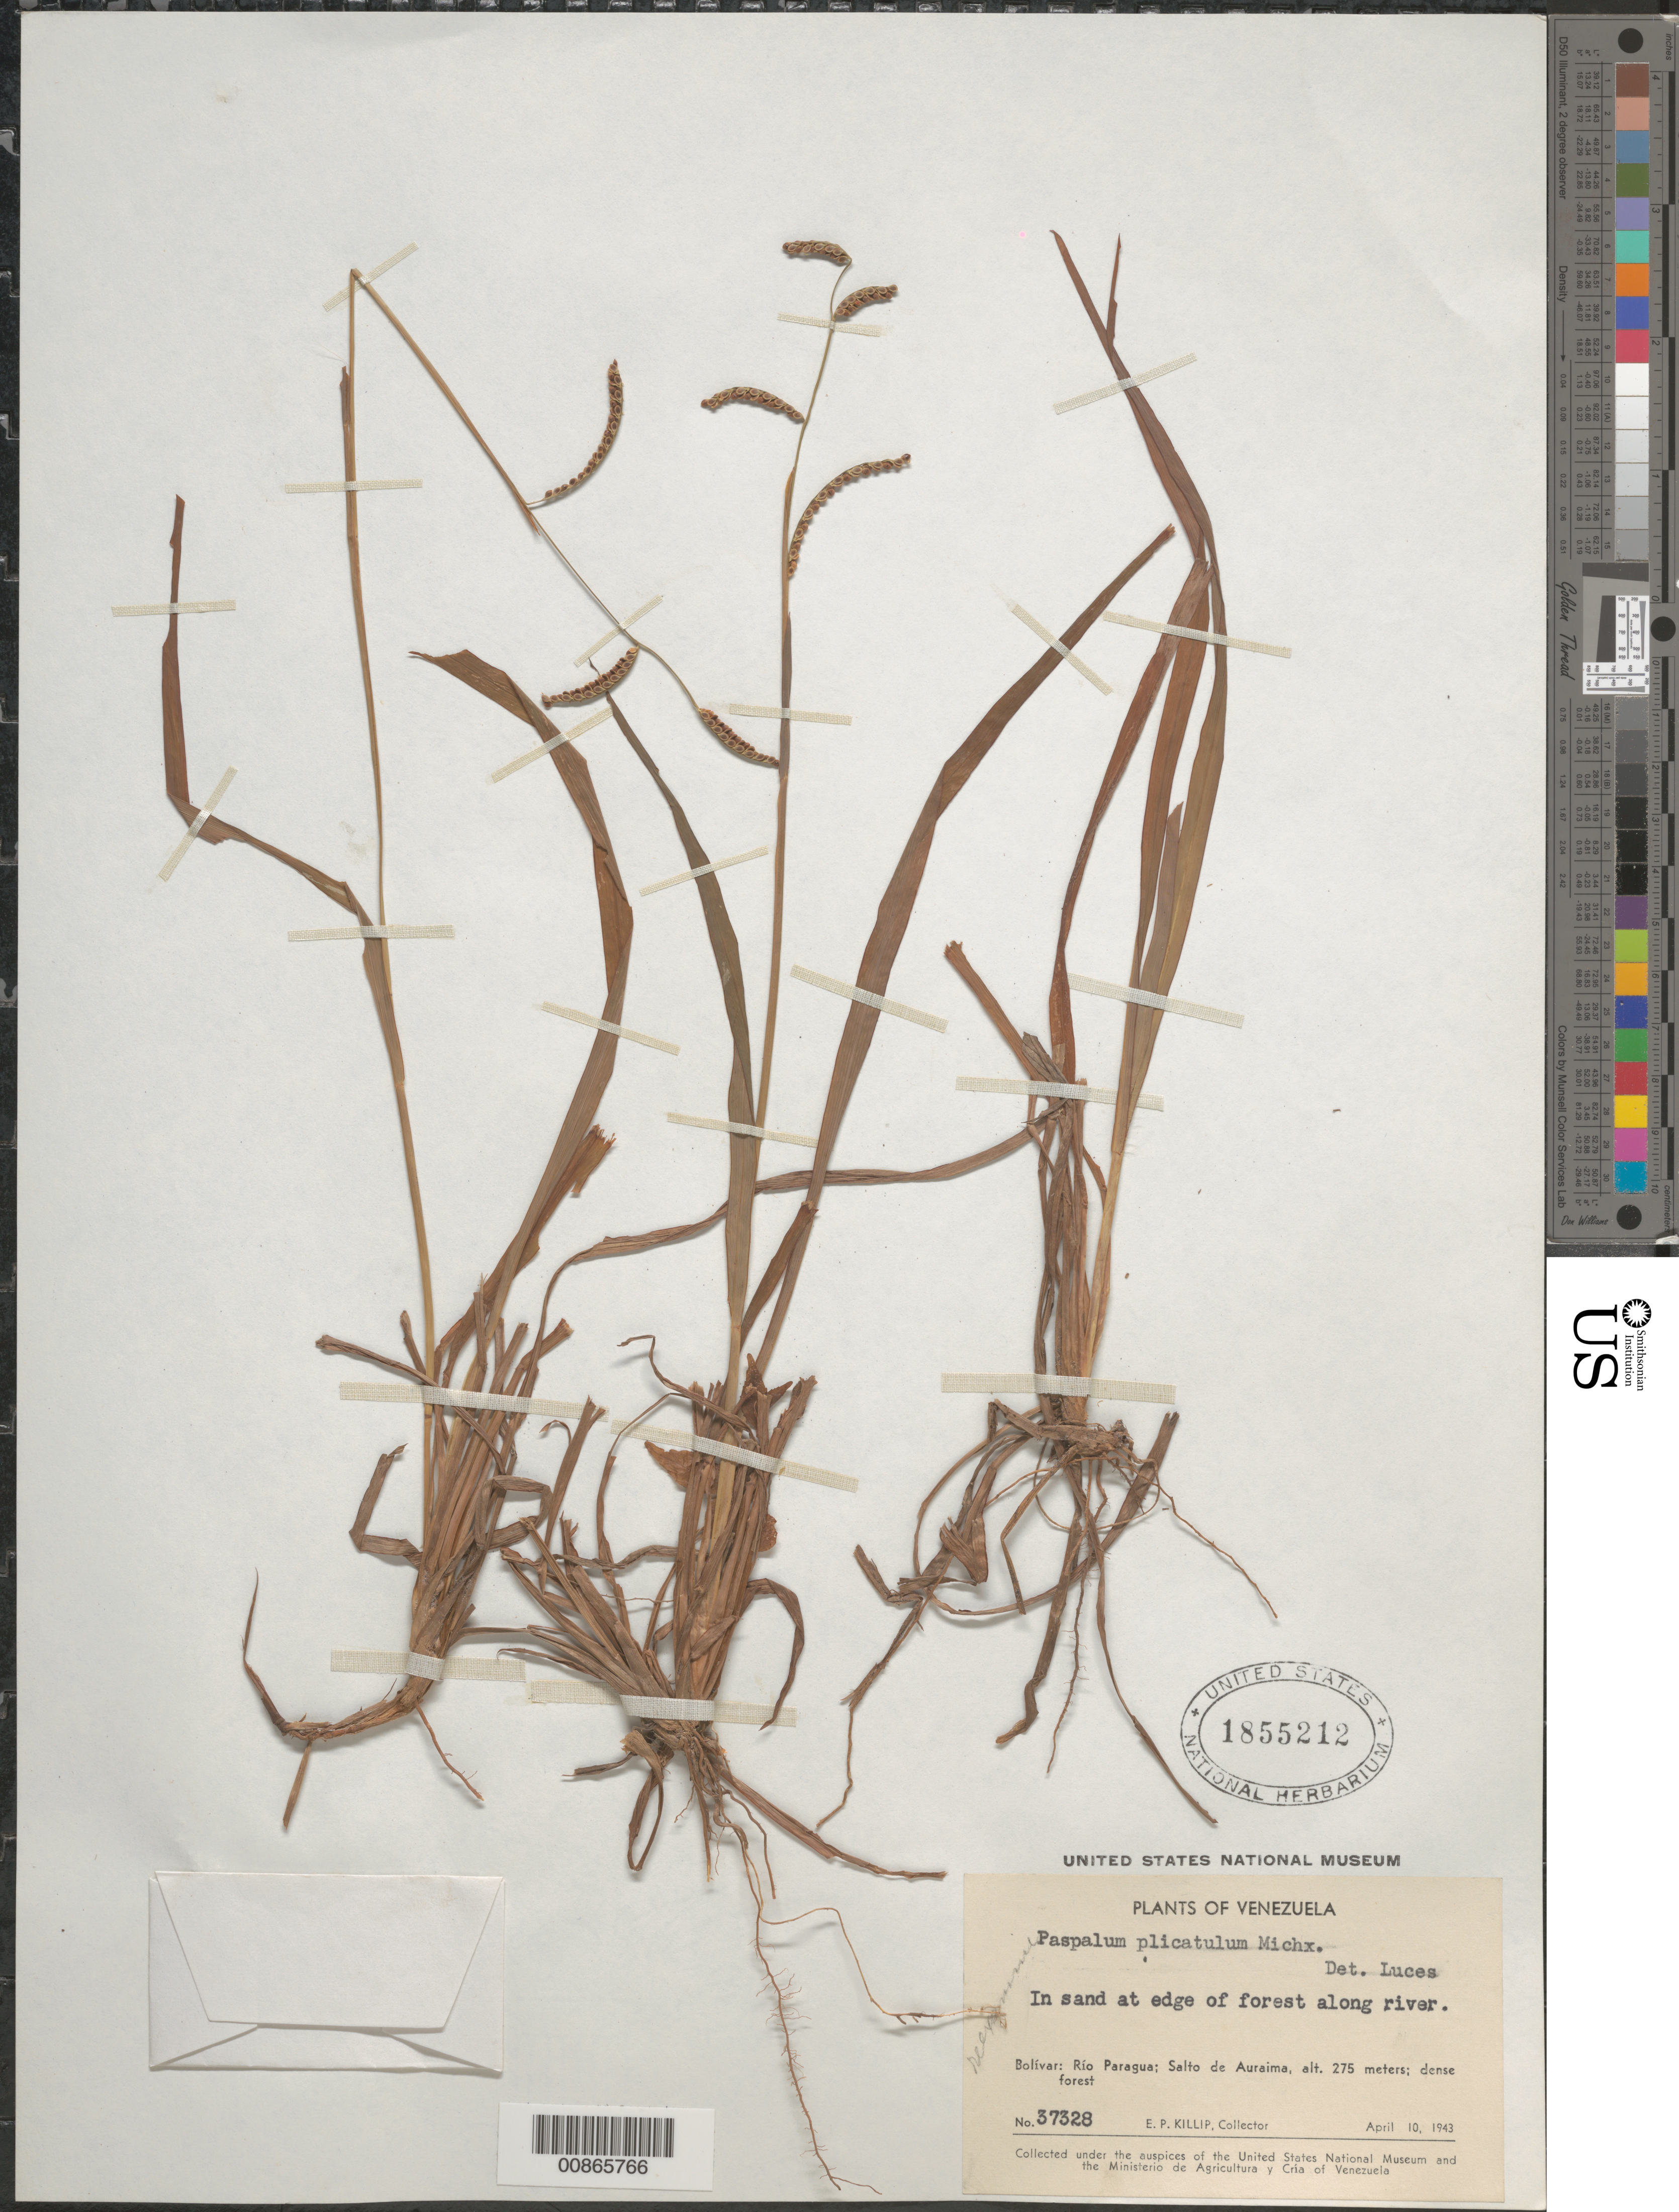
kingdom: Plantae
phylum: Tracheophyta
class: Liliopsida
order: Poales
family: Poaceae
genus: Paspalum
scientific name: Paspalum sp.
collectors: E. P. Killip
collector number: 37328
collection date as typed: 10-Apr-43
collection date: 1943-04-10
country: Venezuela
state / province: Bolívar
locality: Salto de Auraima, Río Paragua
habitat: In sand at edge of forest along river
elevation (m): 275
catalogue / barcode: US 1855212